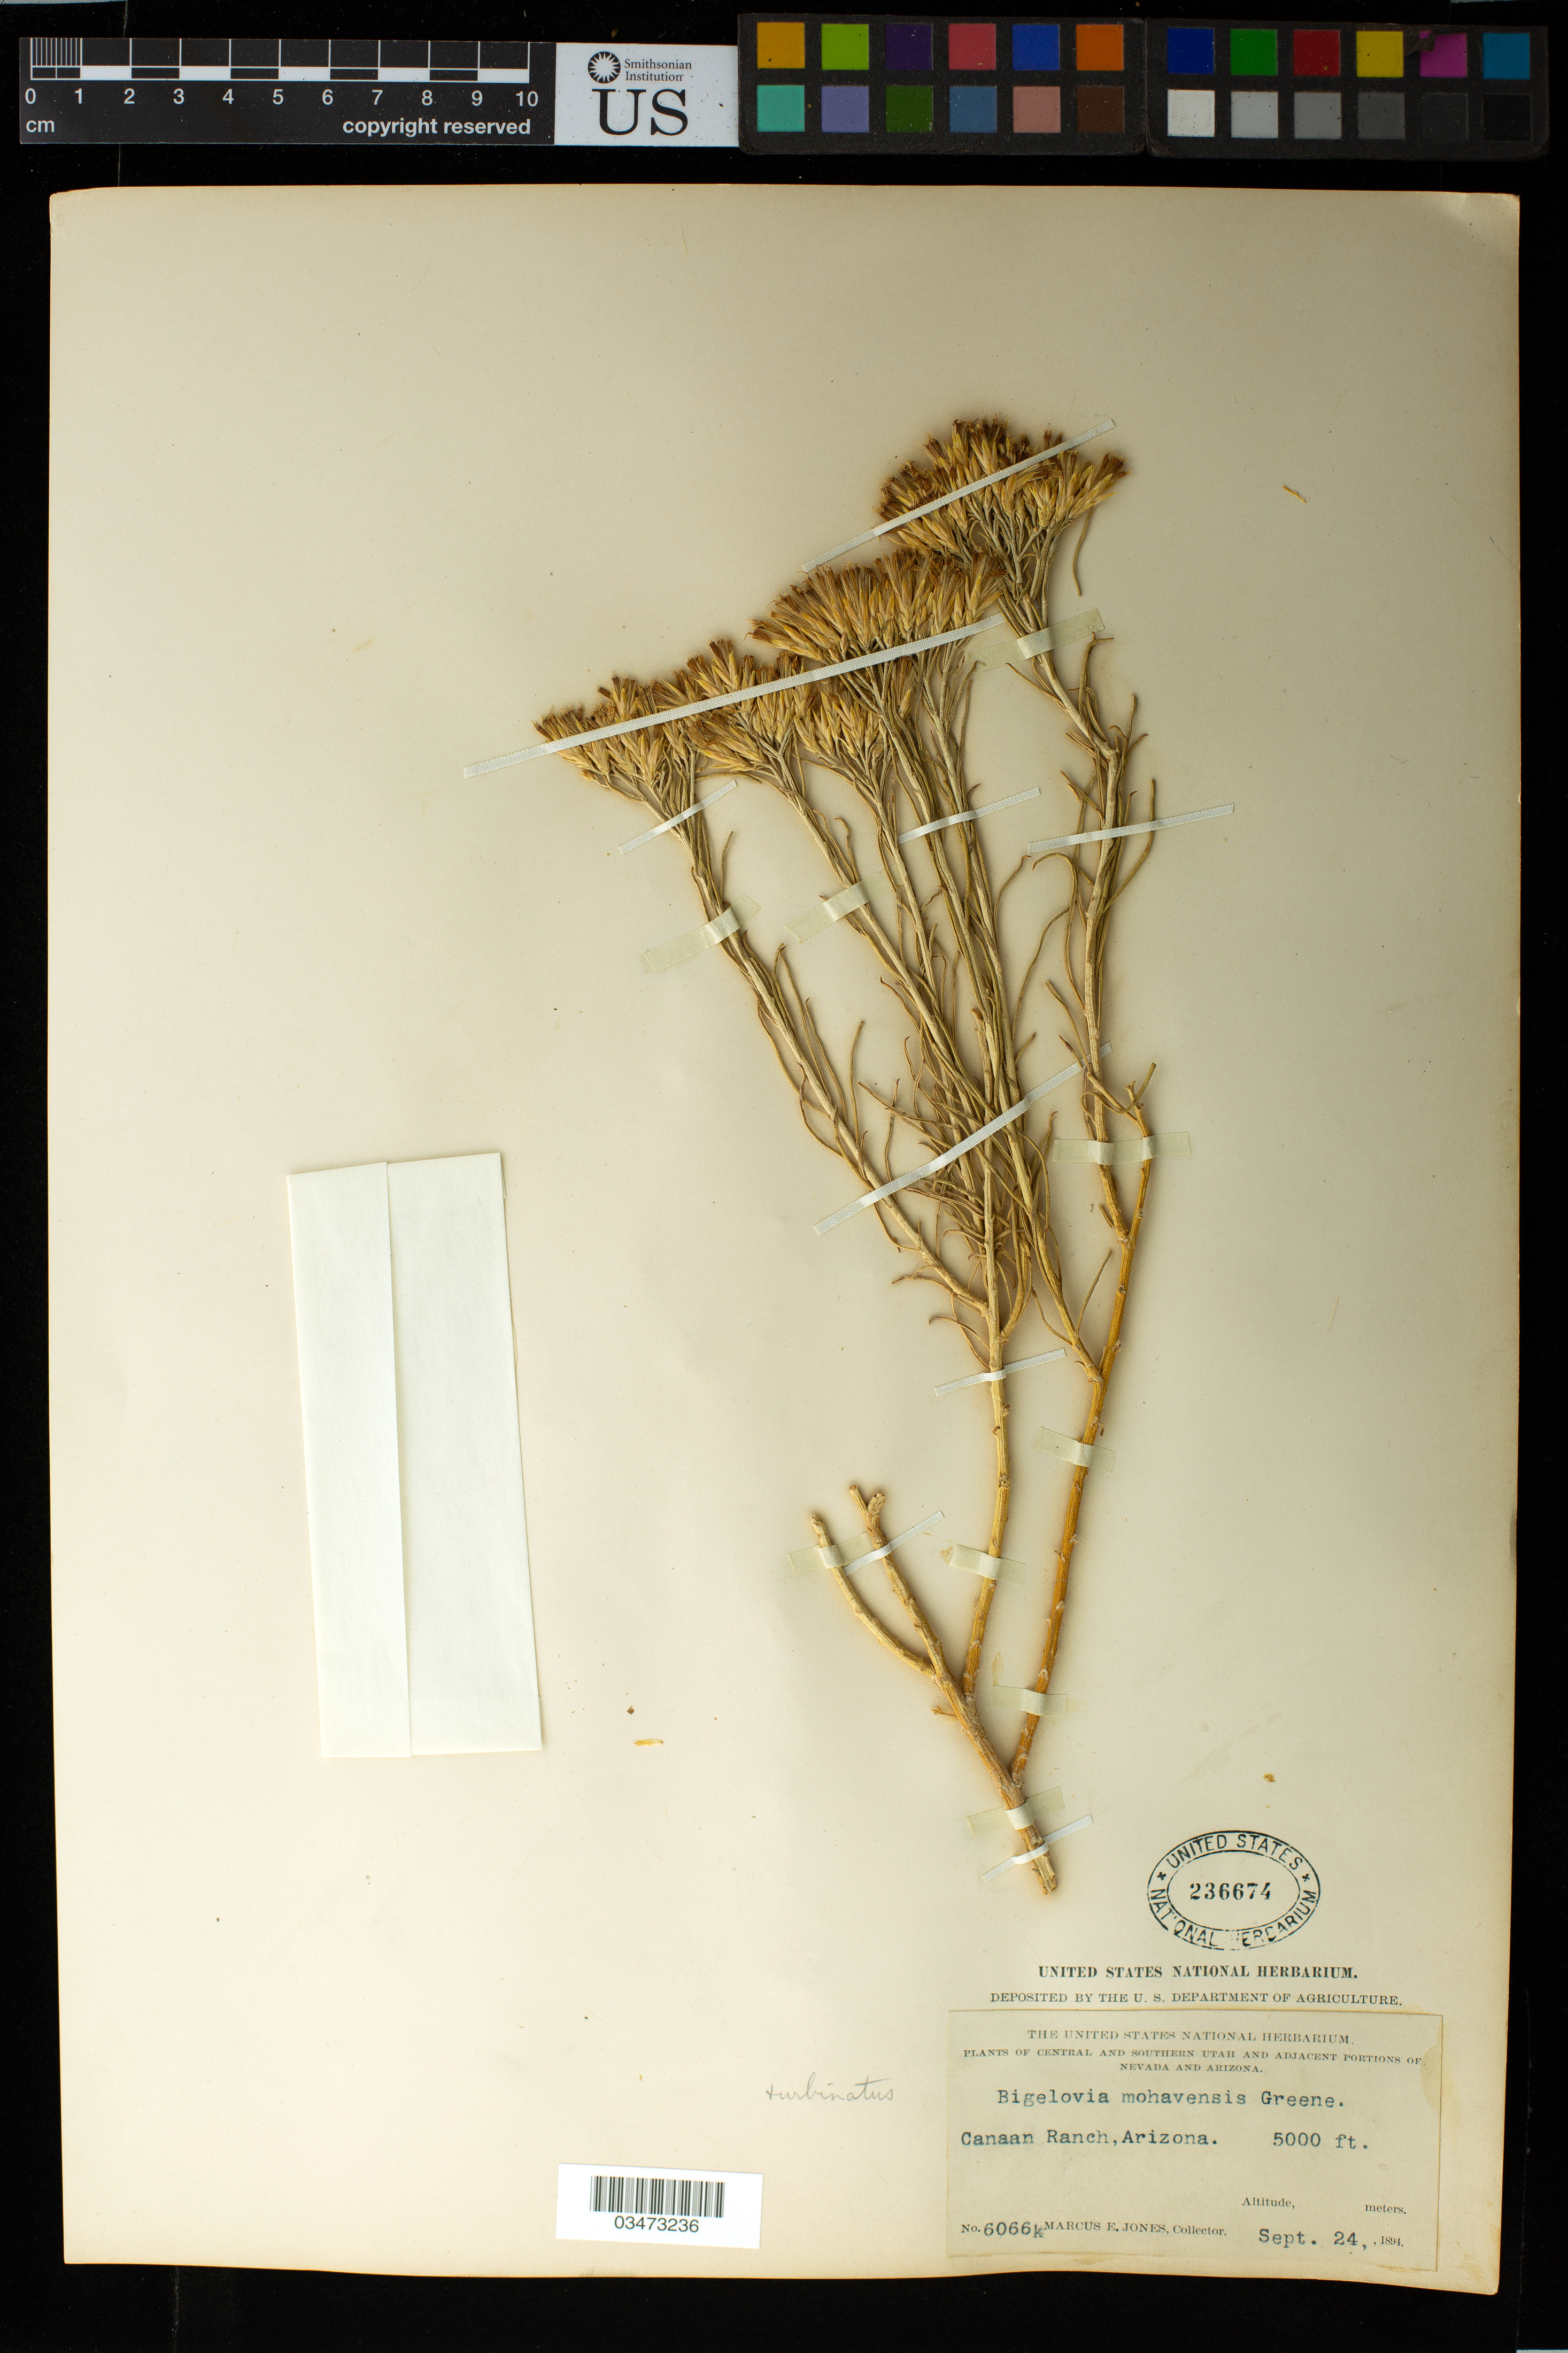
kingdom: Plantae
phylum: Tracheophyta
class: Magnoliopsida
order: Asterales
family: Asteraceae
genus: Chrysothamnus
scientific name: Chrysothamnus nauseosus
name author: (Pall. ex Pursh) Britton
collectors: M. E. Jones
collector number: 6066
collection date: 1894-09-24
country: United States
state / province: Arizona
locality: Canaan Ranch, Arizona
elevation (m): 1524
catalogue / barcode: US 236674